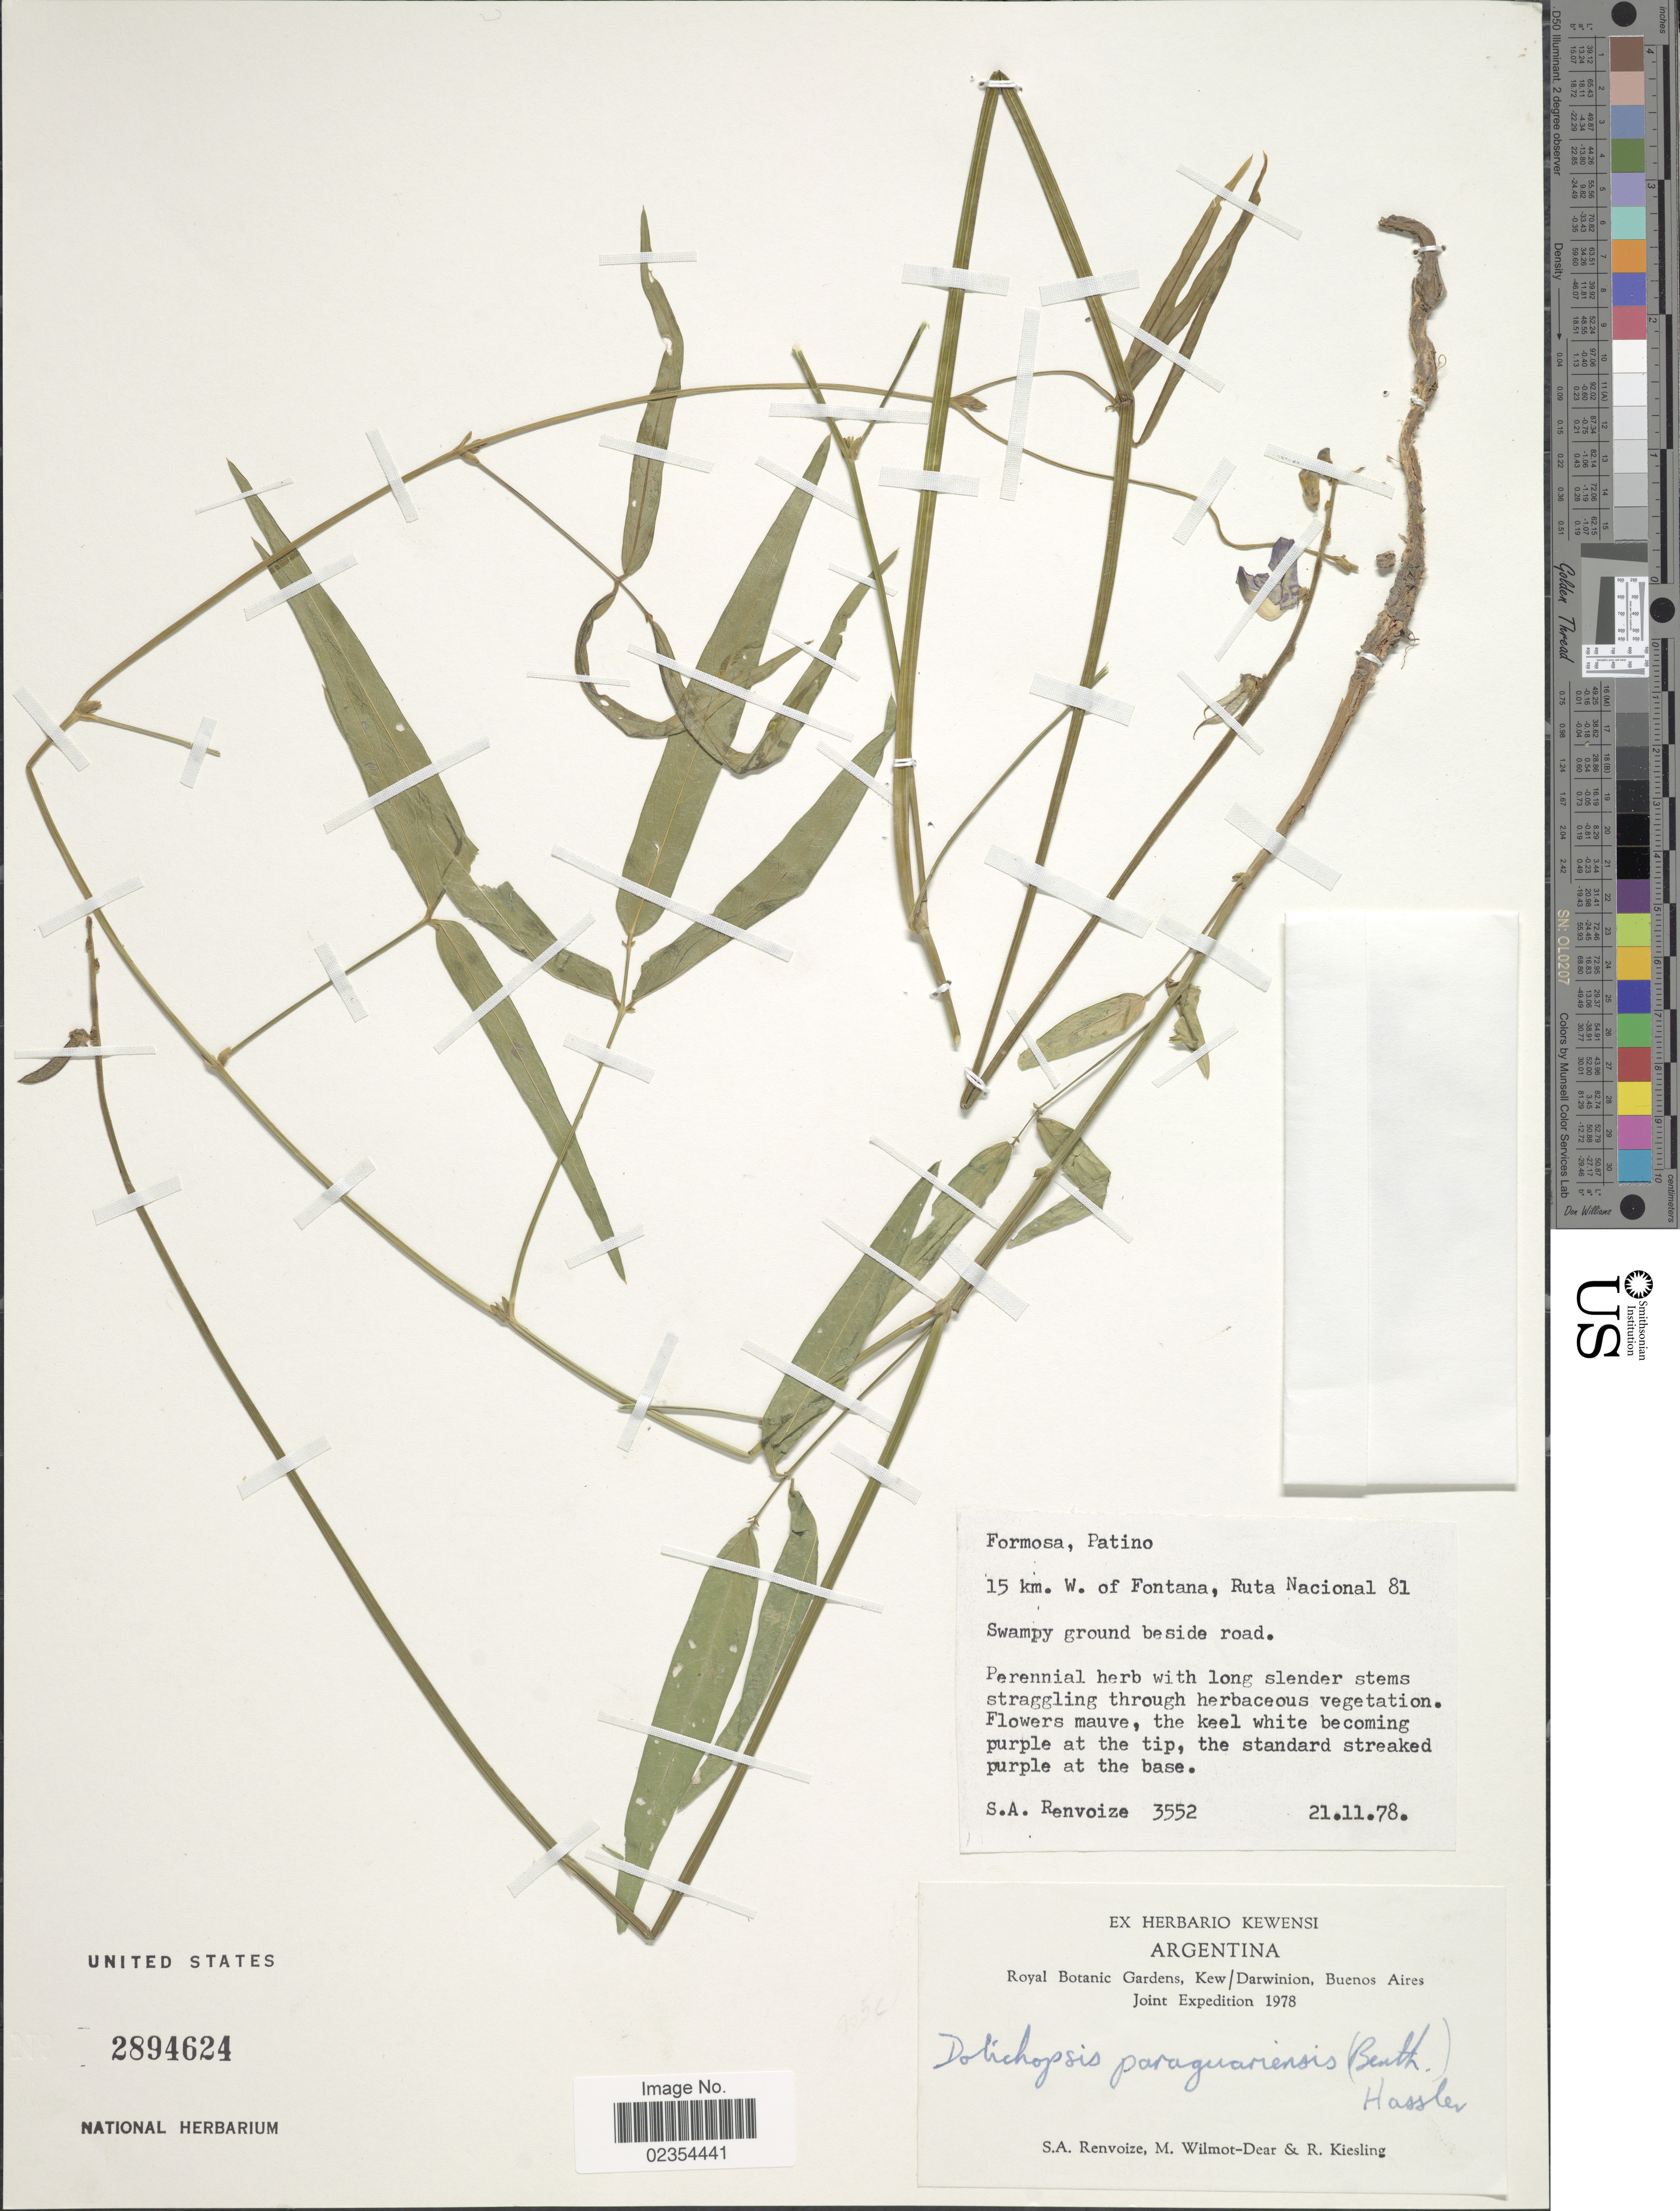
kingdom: Plantae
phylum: Tracheophyta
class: Magnoliopsida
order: Fabales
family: Fabaceae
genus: Dolichopsis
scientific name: Dolichopsis paraguariensis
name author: Hassl.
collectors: S. A. Renvoize, M. Wilmot-Dear & R. Kiesling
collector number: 3552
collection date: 1978-11-21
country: Argentina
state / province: Formosa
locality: Patino, 15 km. W. of Fontana, Ruta Nacional 81, swampy ground beside road.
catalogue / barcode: US 2894624